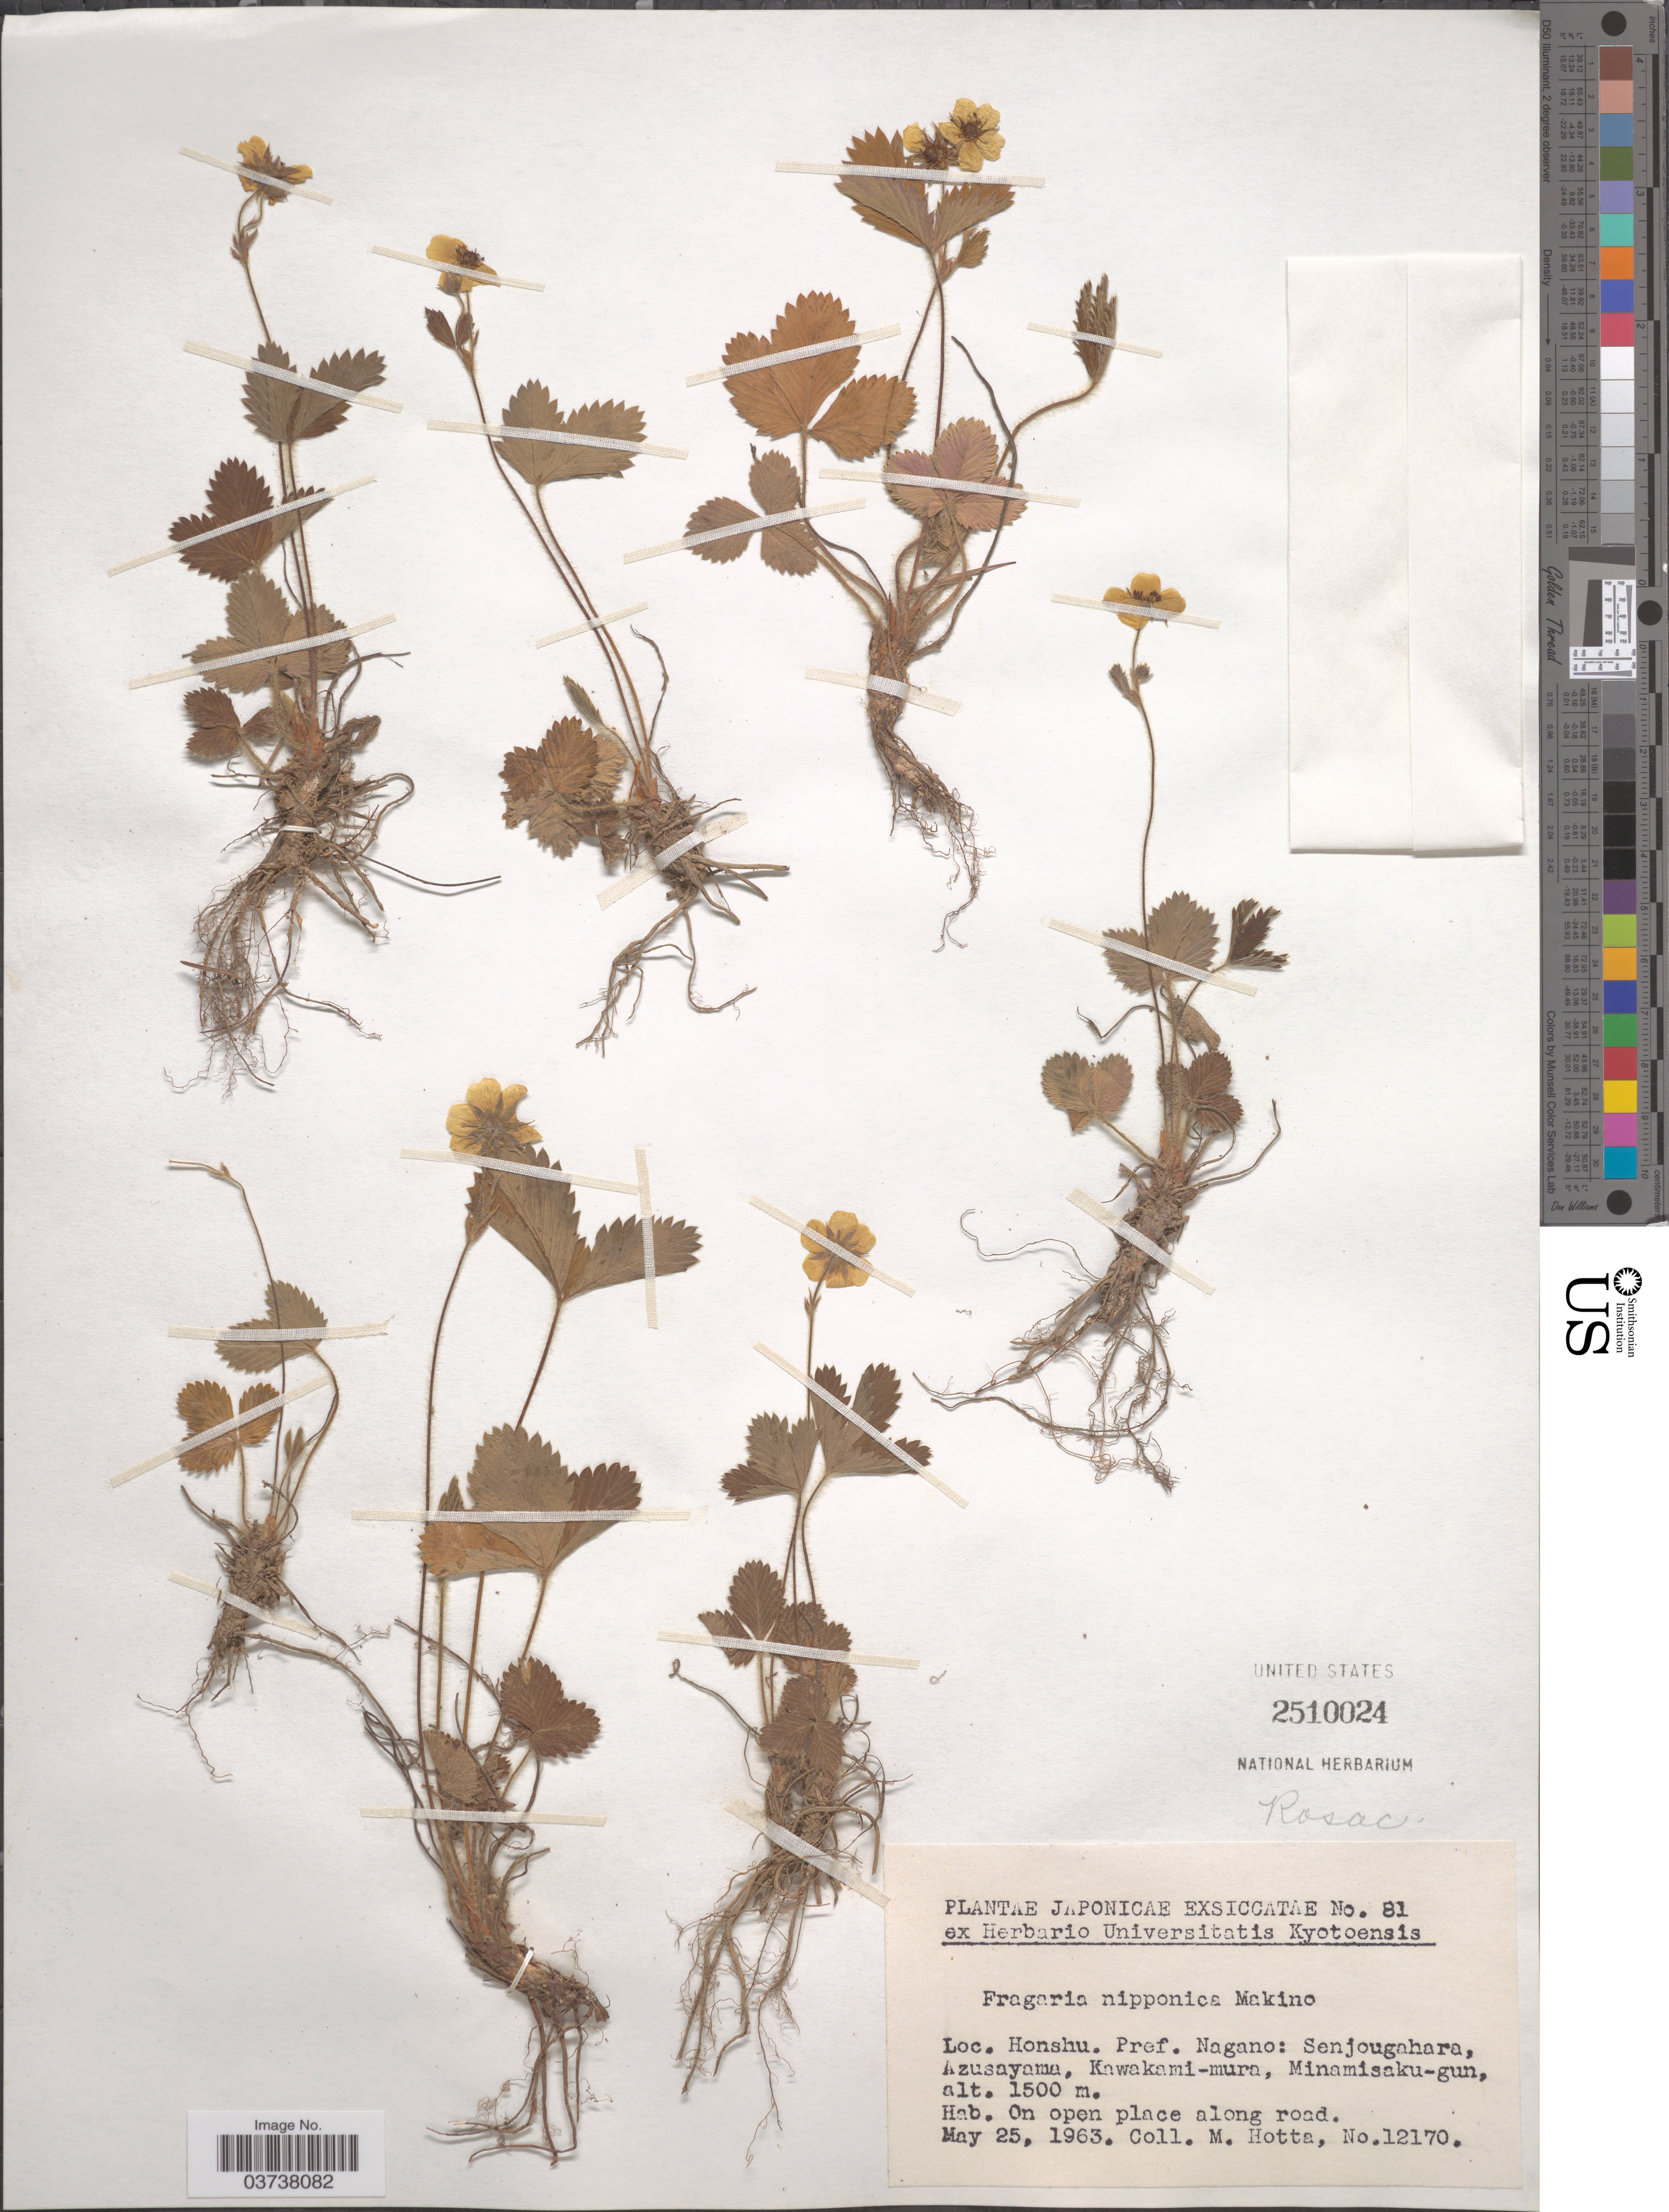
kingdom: Plantae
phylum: Tracheophyta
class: Magnoliopsida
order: Rosales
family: Rosaceae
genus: Fragaria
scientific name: Fragaria nipponica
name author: Makino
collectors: M. Hotta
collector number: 12170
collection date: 1963-05-25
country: Japan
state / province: Nagano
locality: Honshu, Pref. Nagano: Senjougahara, Azusayama, Kawakami-mura, Minamisaku-gun.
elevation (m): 1500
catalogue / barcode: US 2510024